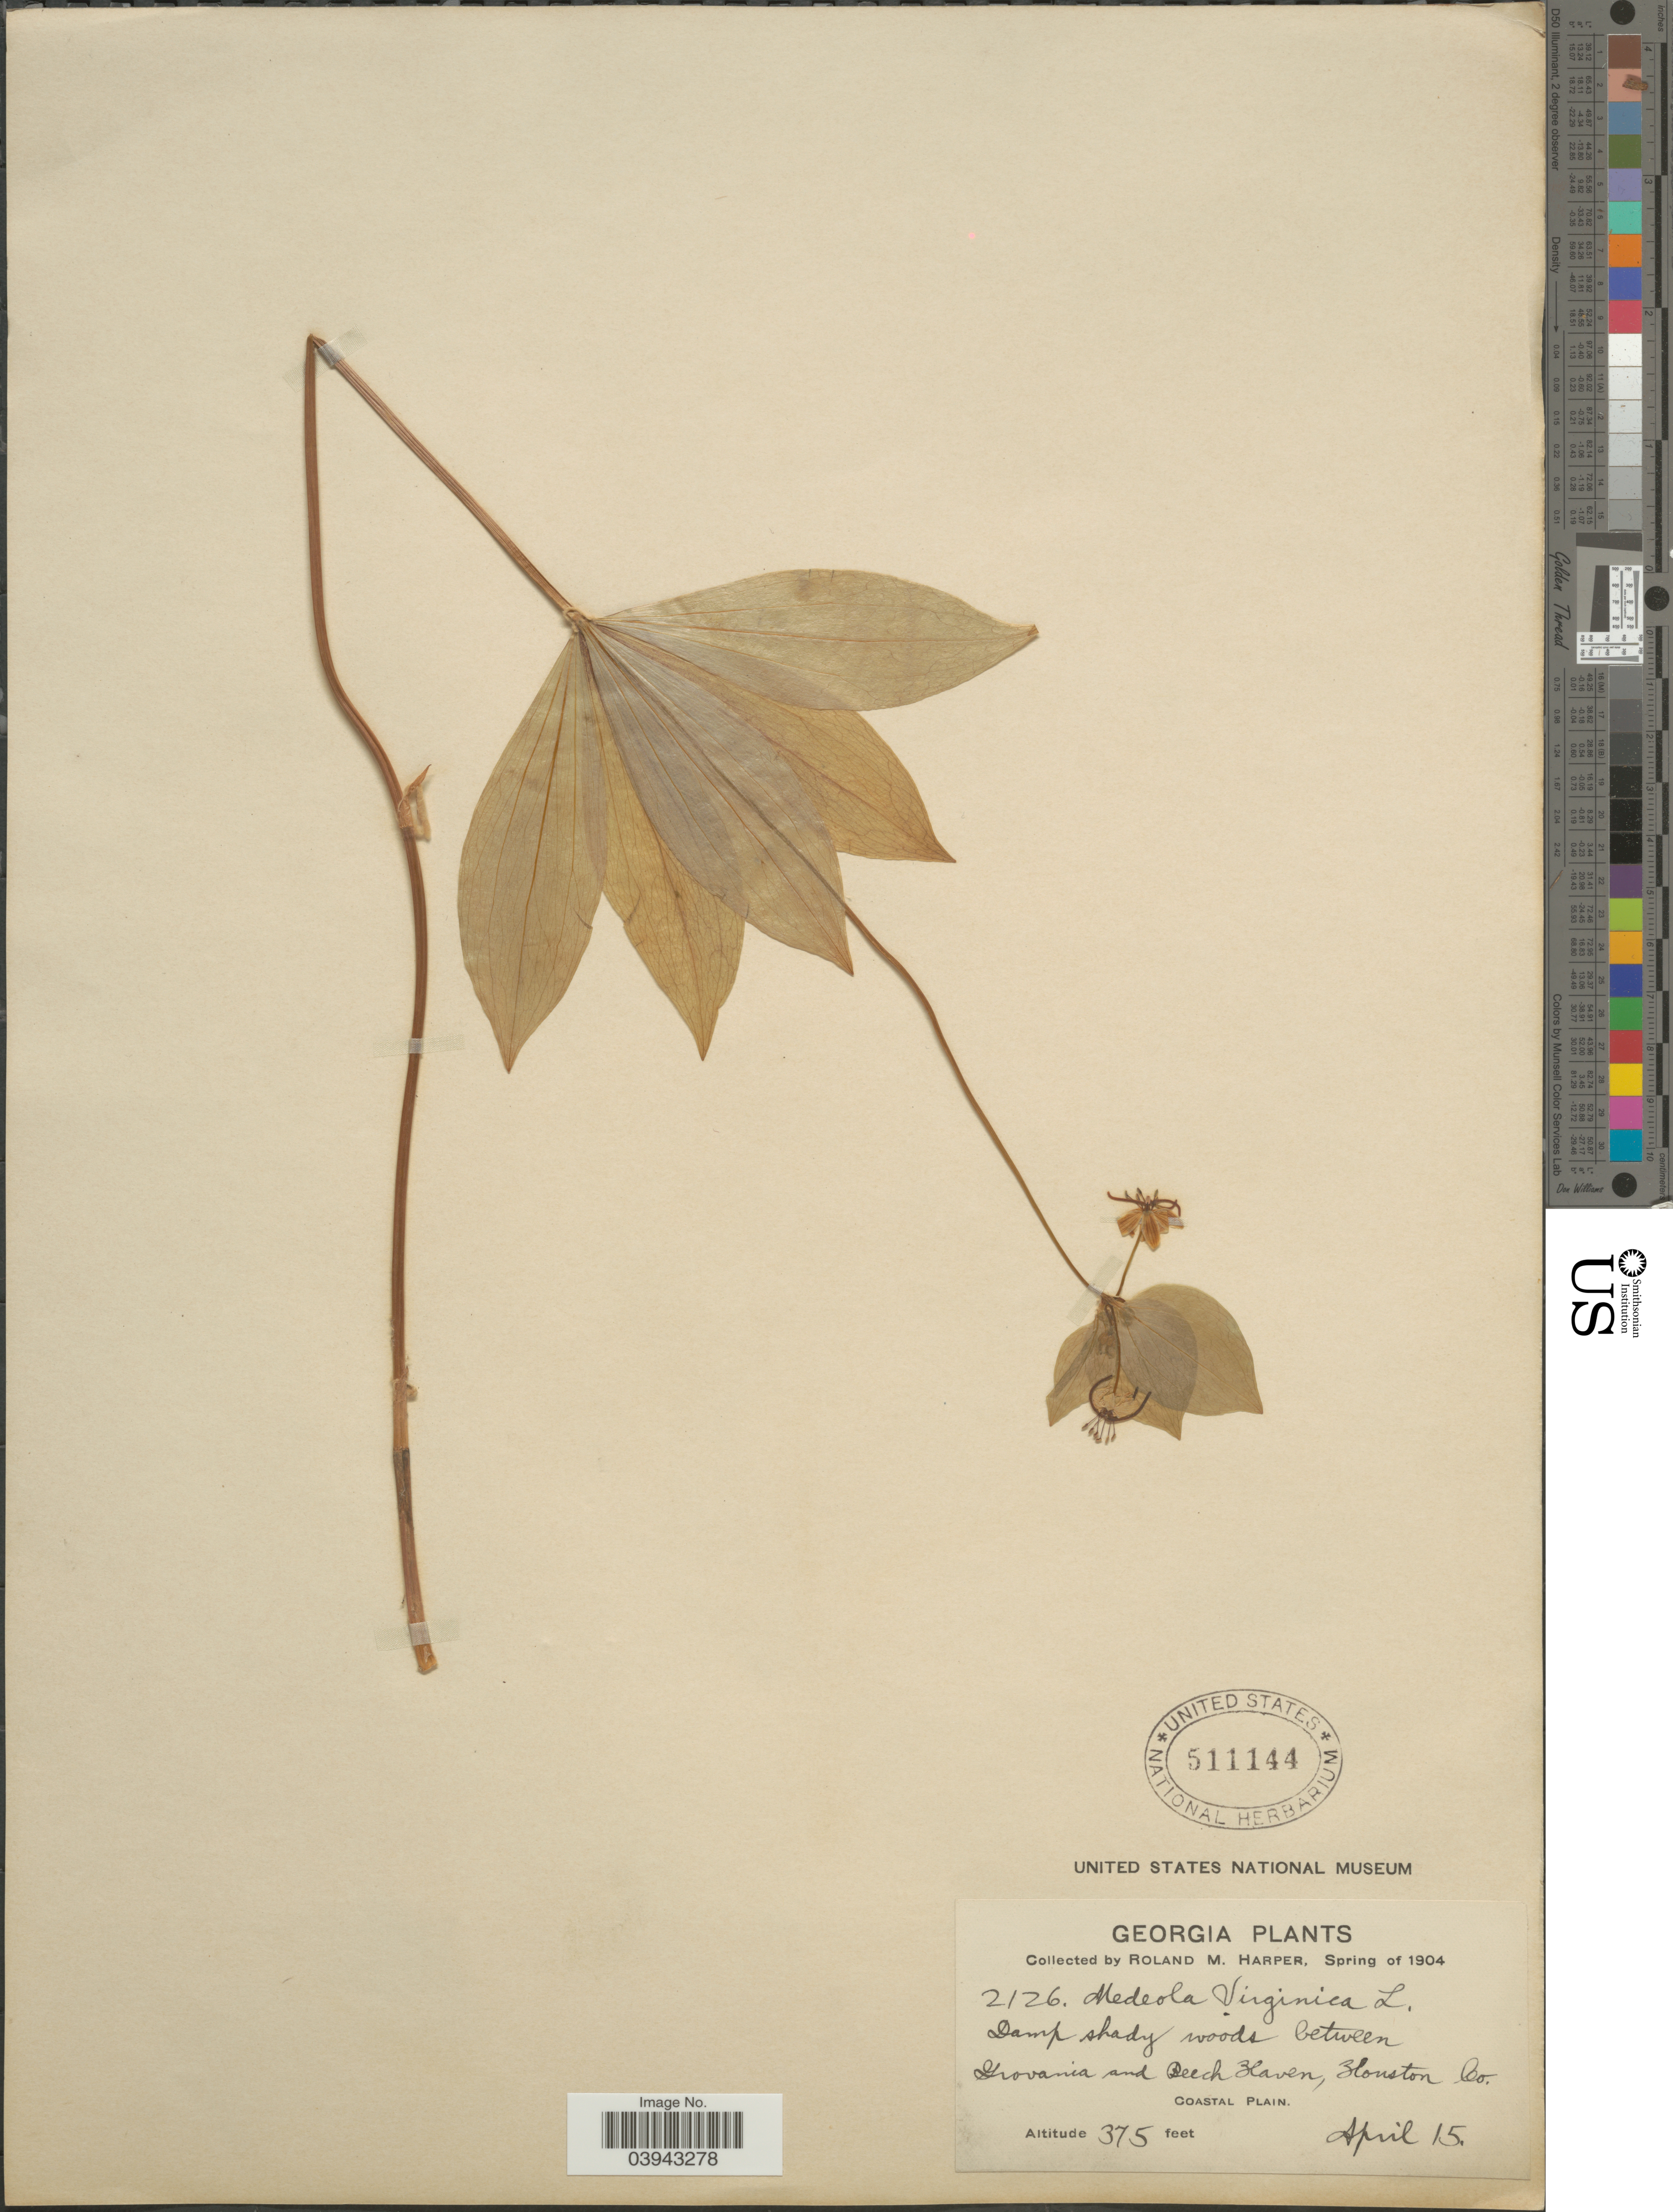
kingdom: Plantae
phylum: Tracheophyta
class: Liliopsida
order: Liliales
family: Liliaceae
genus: Medeola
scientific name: Medeola virginiana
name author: (L.) Desf.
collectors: R. M. Harper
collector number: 2126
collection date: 1904-04-15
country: United States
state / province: Georgia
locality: Between Grovania and Beech Haven, Houston Co. Coastal Plain.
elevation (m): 114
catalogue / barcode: US 511144